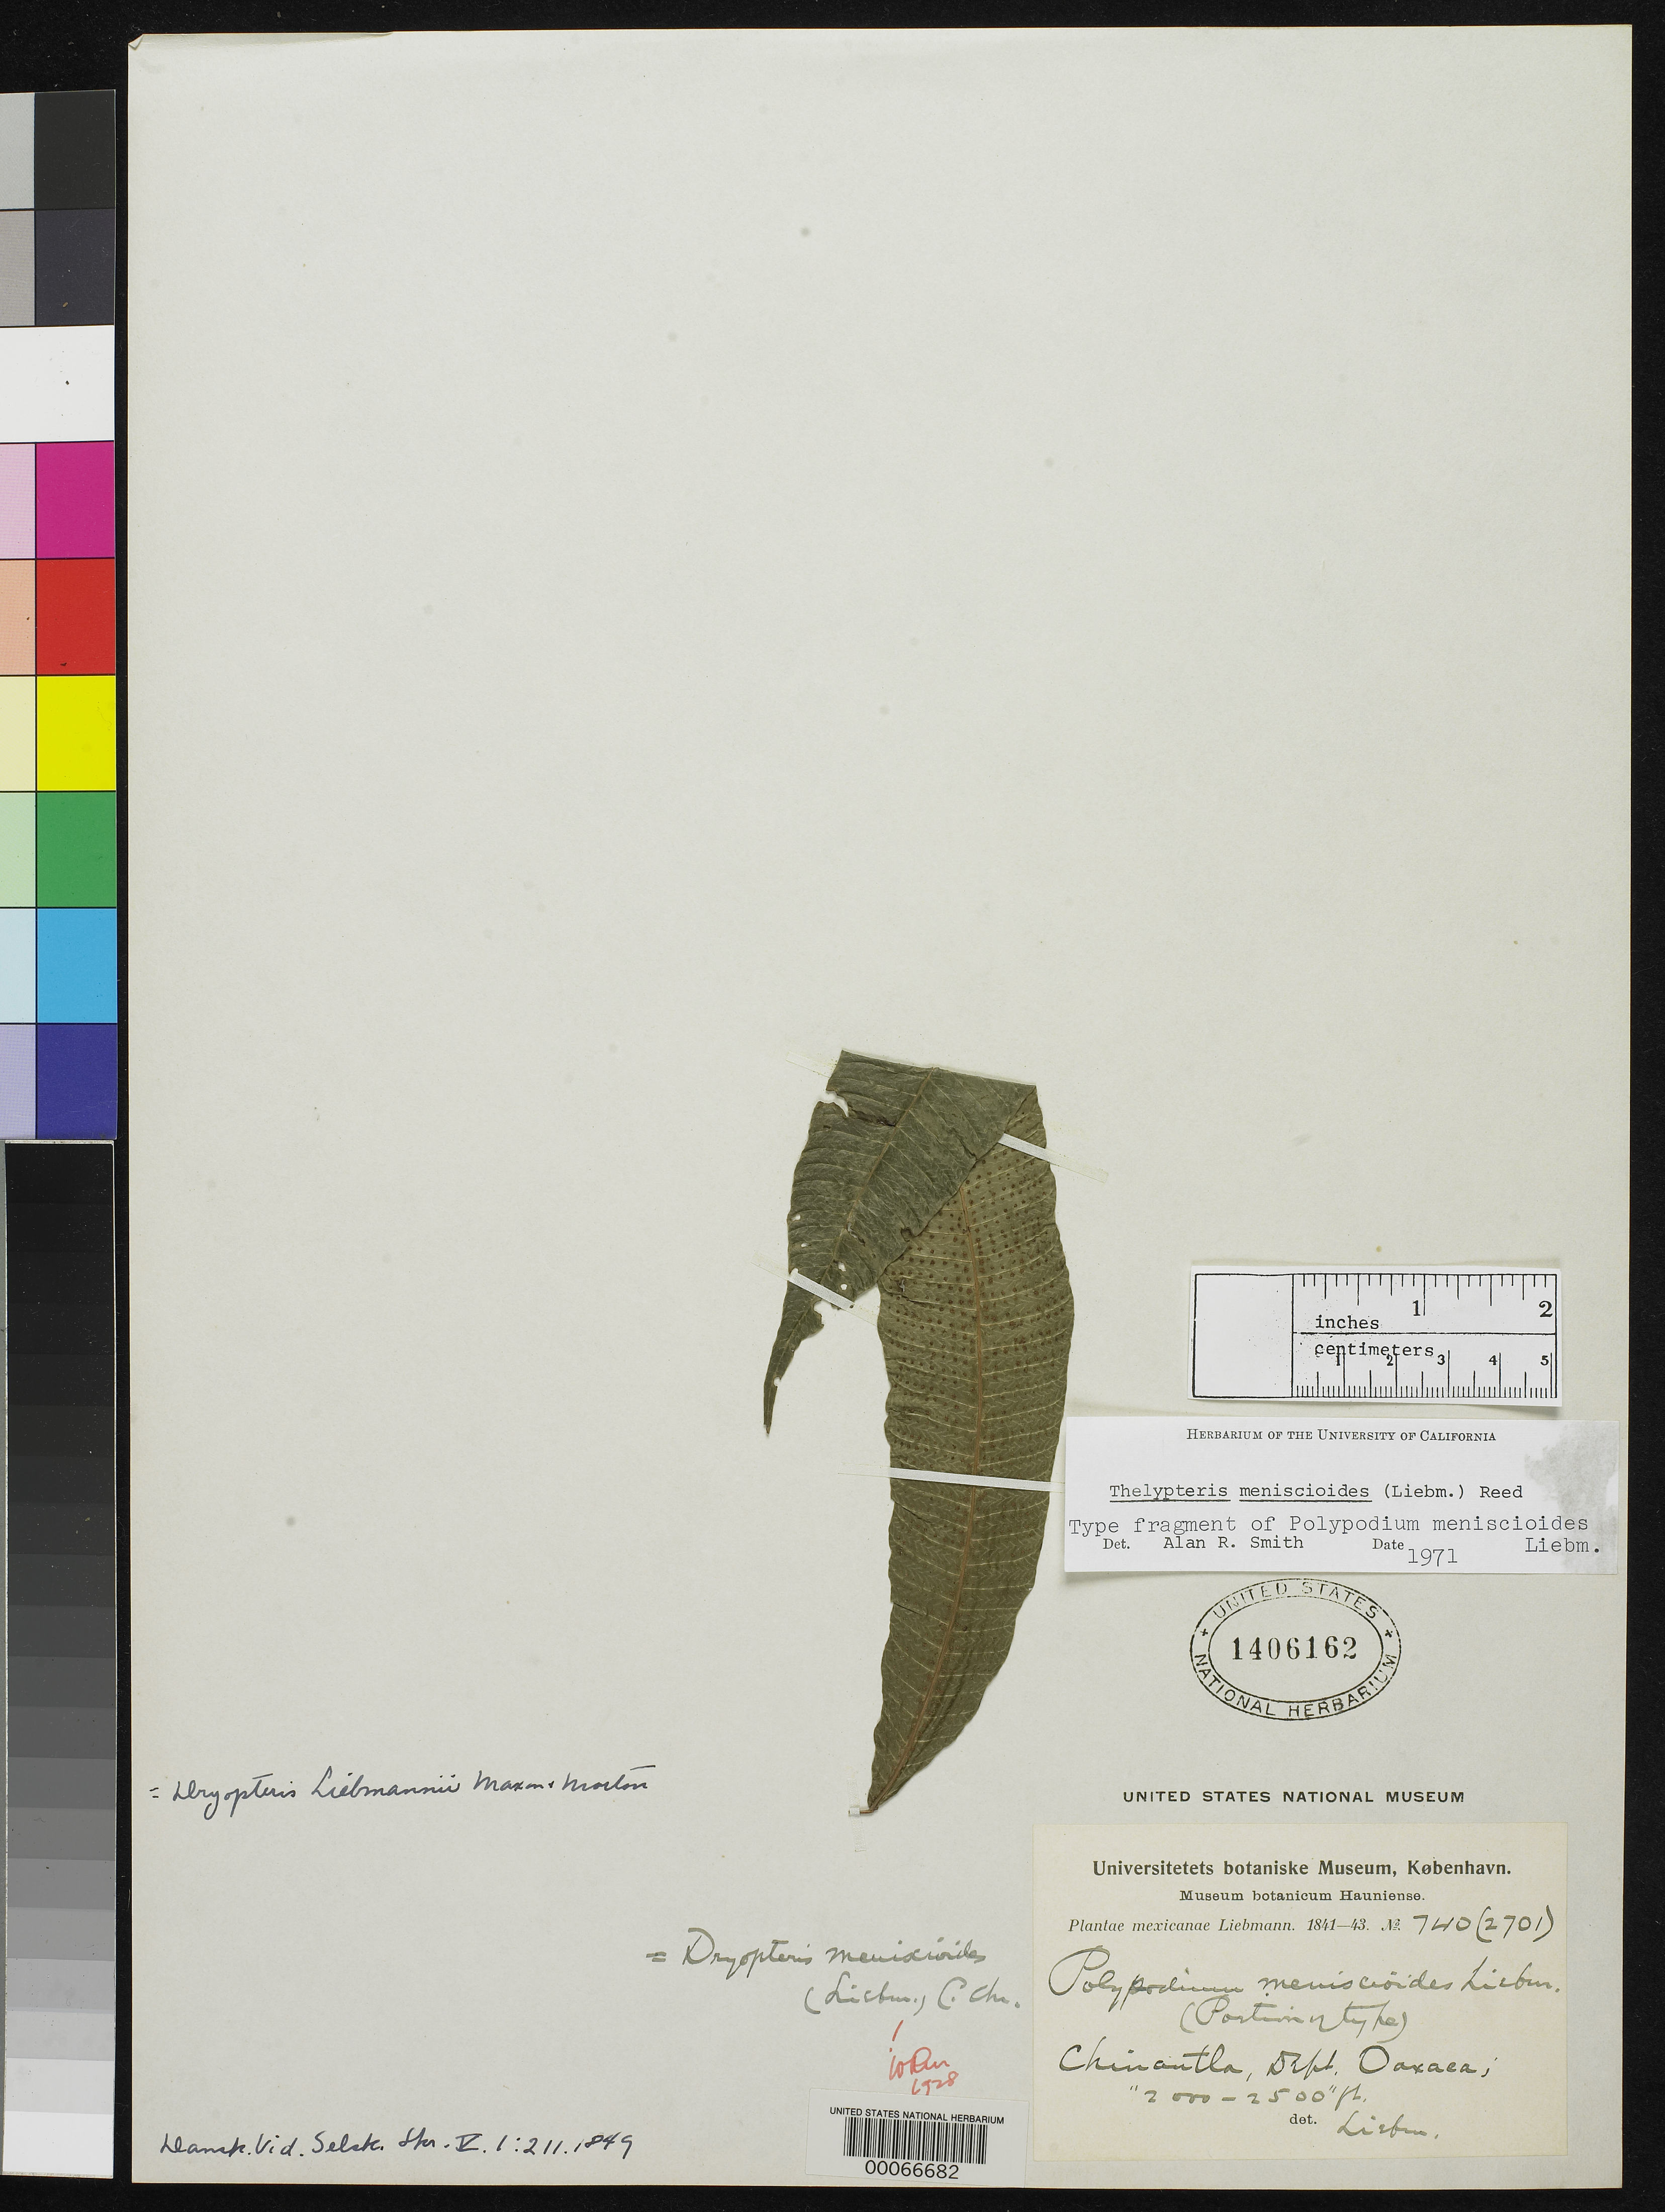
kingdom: Plantae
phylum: Tracheophyta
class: Polypodiopsida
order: Polypodiales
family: Polypodiaceae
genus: Polypodium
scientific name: Polypodium meniscioides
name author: Liebm.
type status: Type Fragment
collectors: F. M. Liebmann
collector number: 2701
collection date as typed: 1841 to -- --- 1843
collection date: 1841/1843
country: Mexico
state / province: Oaxaca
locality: Chimantla.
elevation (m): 610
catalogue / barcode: US 1406162